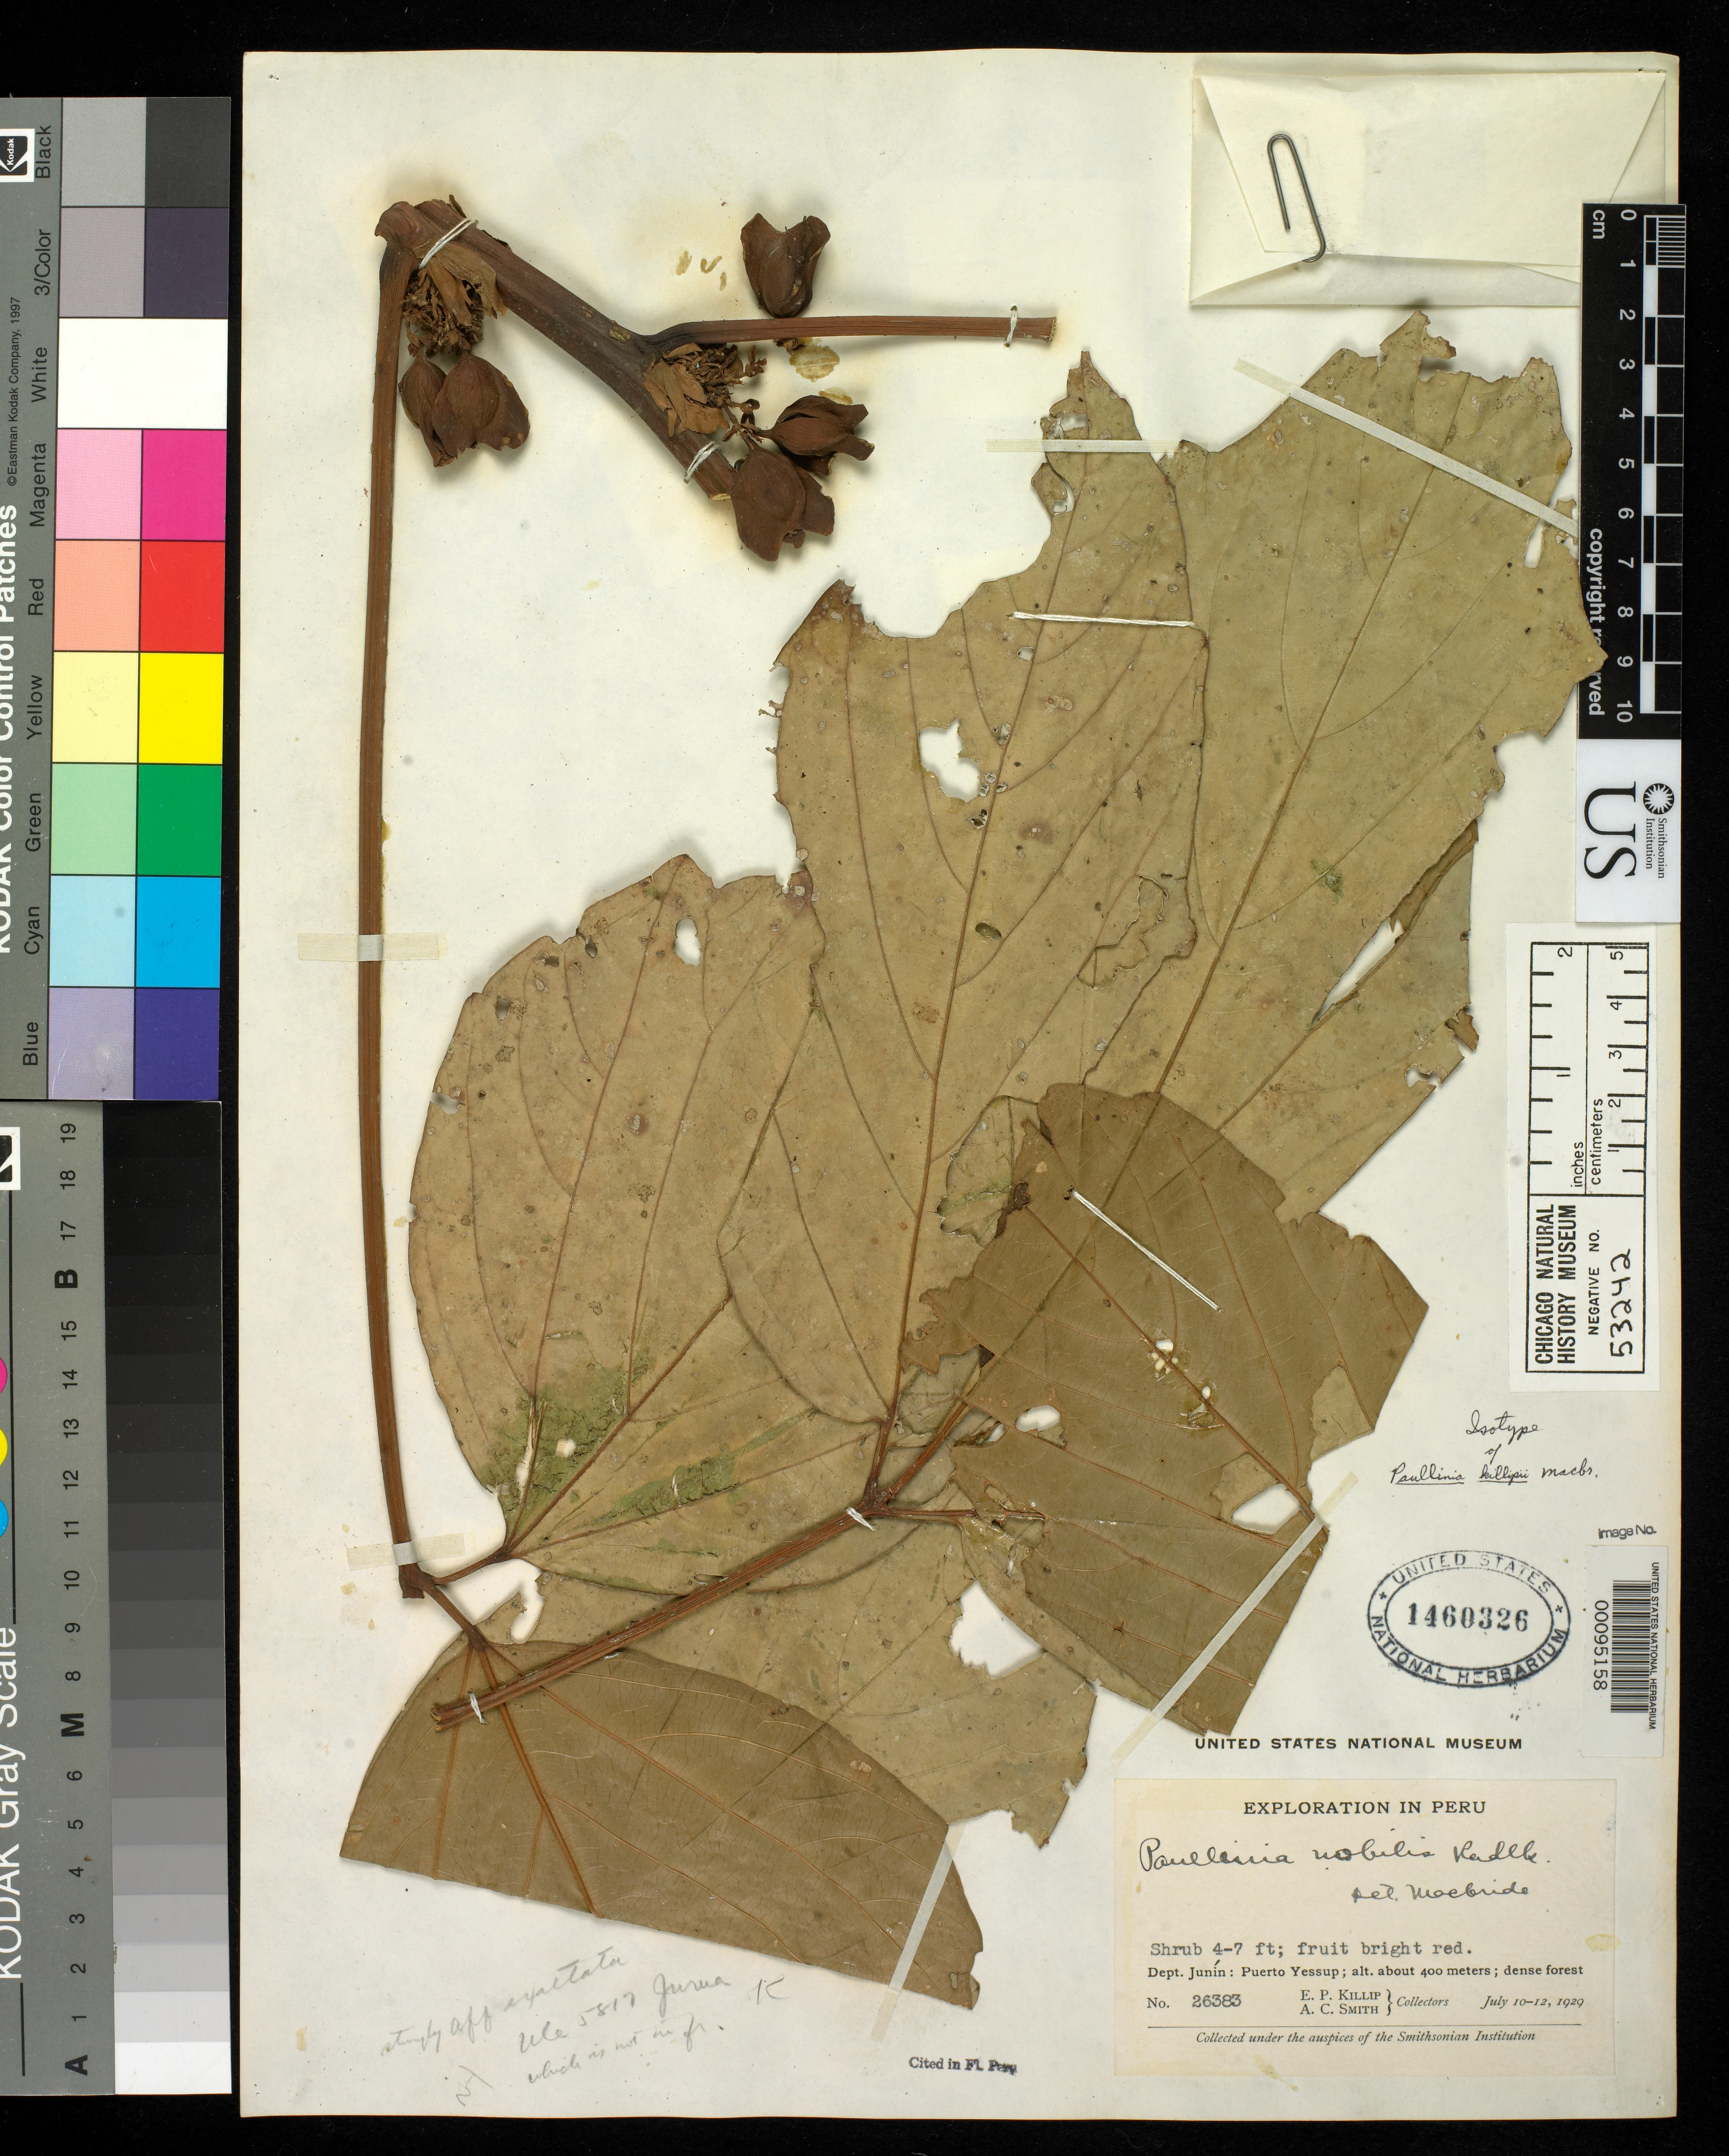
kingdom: Plantae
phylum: Tracheophyta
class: Magnoliopsida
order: Sapindales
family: Sapindaceae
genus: Paullinia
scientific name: Paullinia killipii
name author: J.F. Macbr.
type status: Isotype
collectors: E. P. Killip & A. C. Smith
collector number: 26383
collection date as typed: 10 Jul 1929 to 12 Jul 1929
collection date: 1929-07-10/1929-07-12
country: Peru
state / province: Junín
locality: Puerta Yessup.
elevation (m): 400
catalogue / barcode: US 1460326